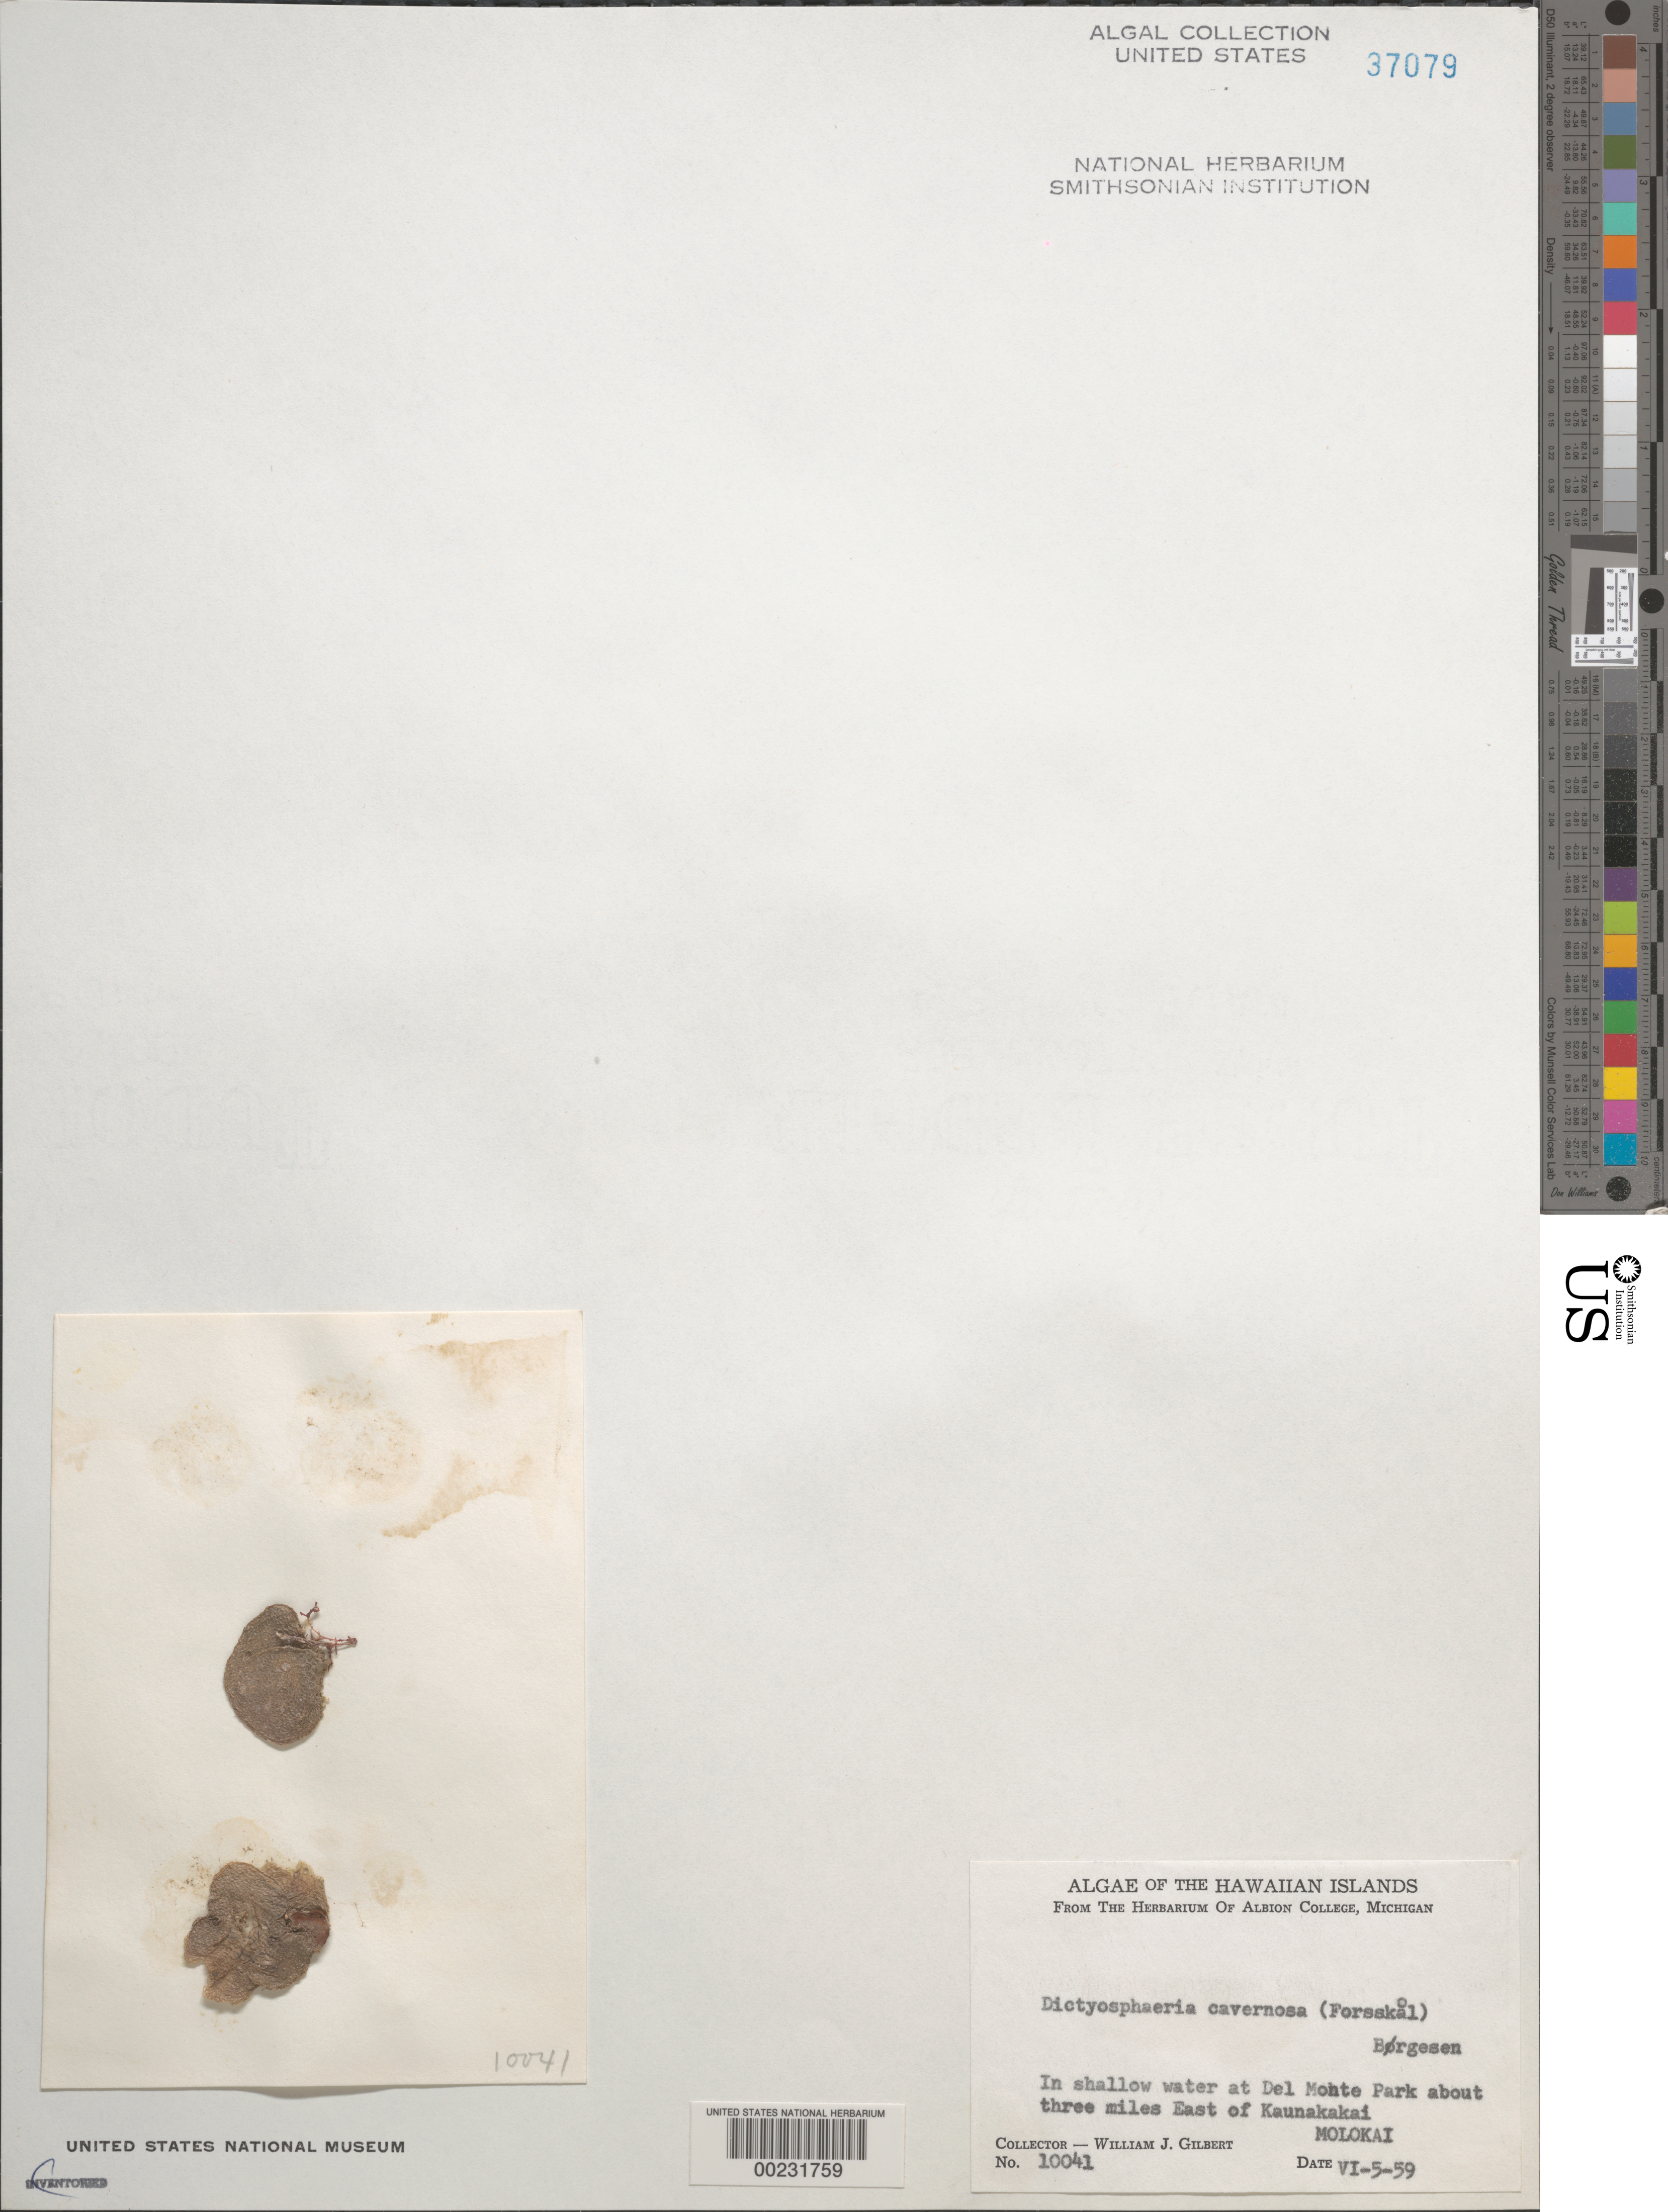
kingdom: Plantae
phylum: Chlorophyta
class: Ulvophyceae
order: Siphonocladales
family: Siphonocladaceae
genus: Dictyosphaeria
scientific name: Dictyosphaeria cavernosa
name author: (Forssk.) Børgesen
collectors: W. J. Gilbert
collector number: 10041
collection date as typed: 05 Jun 1959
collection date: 1959-06-05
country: United States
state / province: Hawaii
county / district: Maui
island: Moloka'i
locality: Del Monte Park ca. 3 miles east of Kaunakakai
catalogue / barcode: US 37079